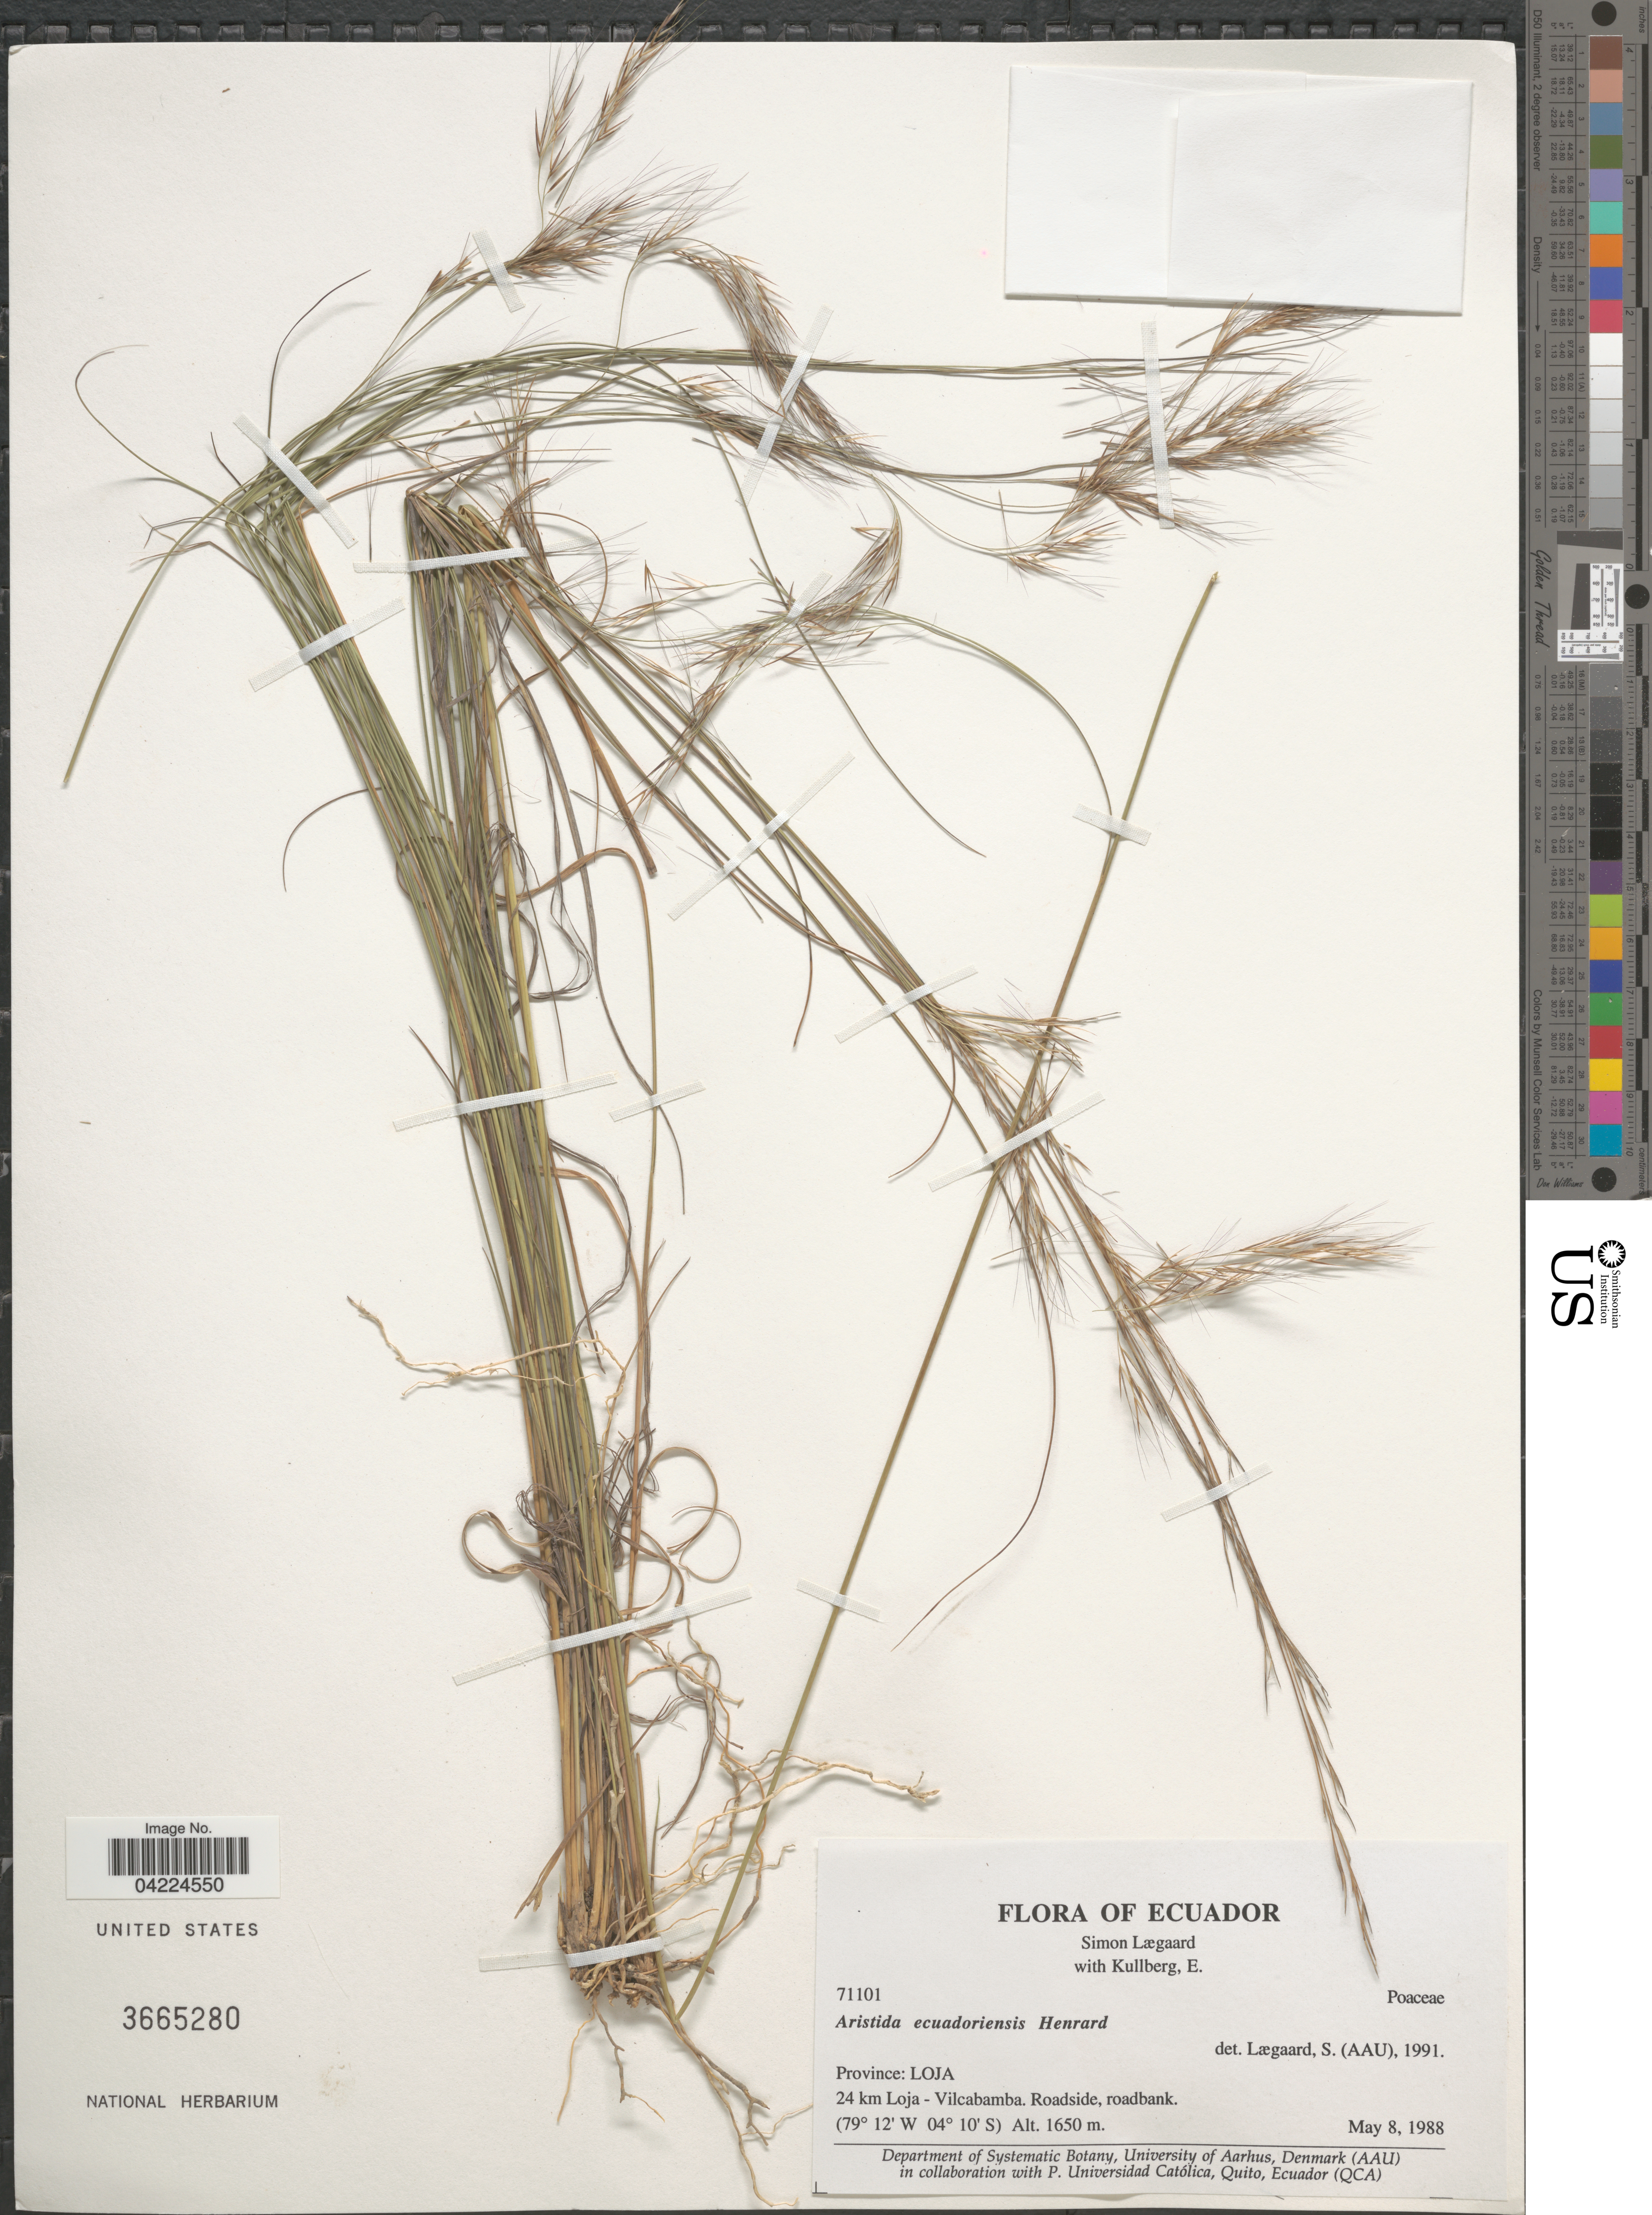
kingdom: Plantae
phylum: Tracheophyta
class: Liliopsida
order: Poales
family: Poaceae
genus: Aristida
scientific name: Aristida ecuadoriensis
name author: Henr.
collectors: S. Lægaard & E. Kullberg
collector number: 71101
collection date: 1988-05-08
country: Ecuador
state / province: Loja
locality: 24 km Loja - Vilcabamba.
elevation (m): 1650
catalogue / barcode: US 3665280